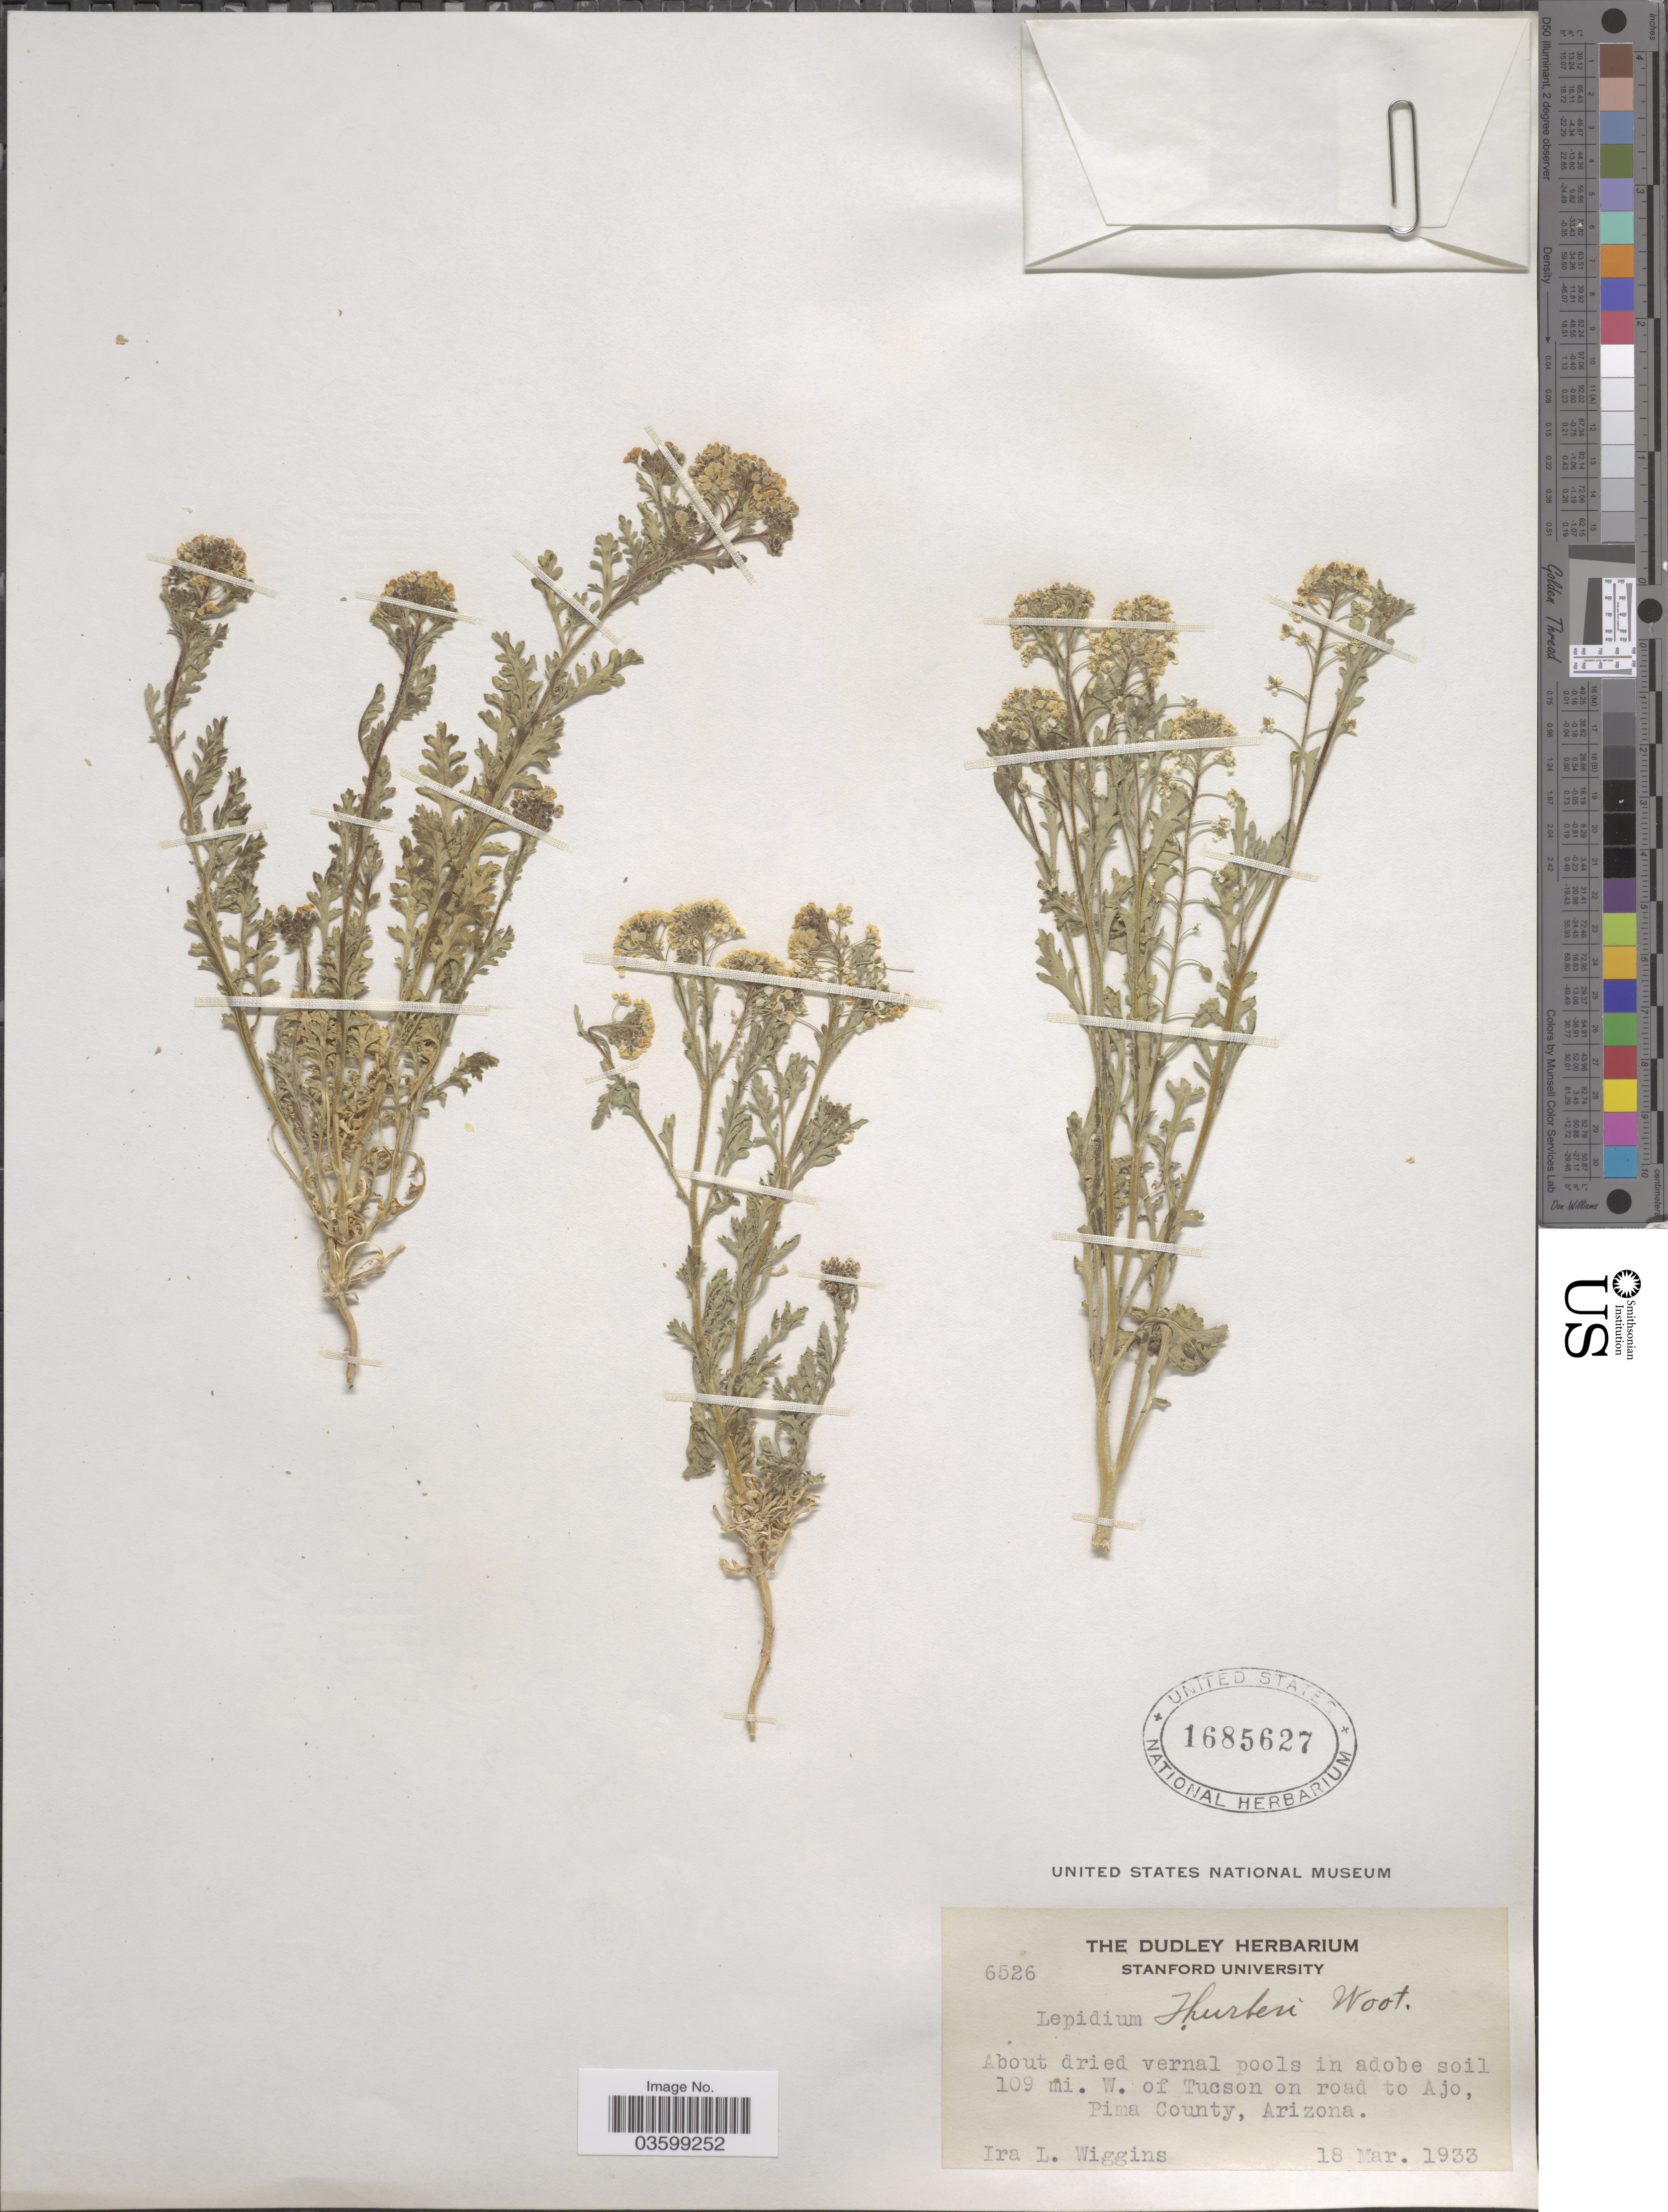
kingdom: Plantae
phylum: Tracheophyta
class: Magnoliopsida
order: Brassicales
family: Brassicaceae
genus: Lepidium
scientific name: Lepidium thurberi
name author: Wooton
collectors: I. L. Wiggins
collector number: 6526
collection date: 1933-03-18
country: United States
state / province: Arizona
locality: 109 mi. W. of Tucson on road to Ajo, Pima County.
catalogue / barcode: US 1685627